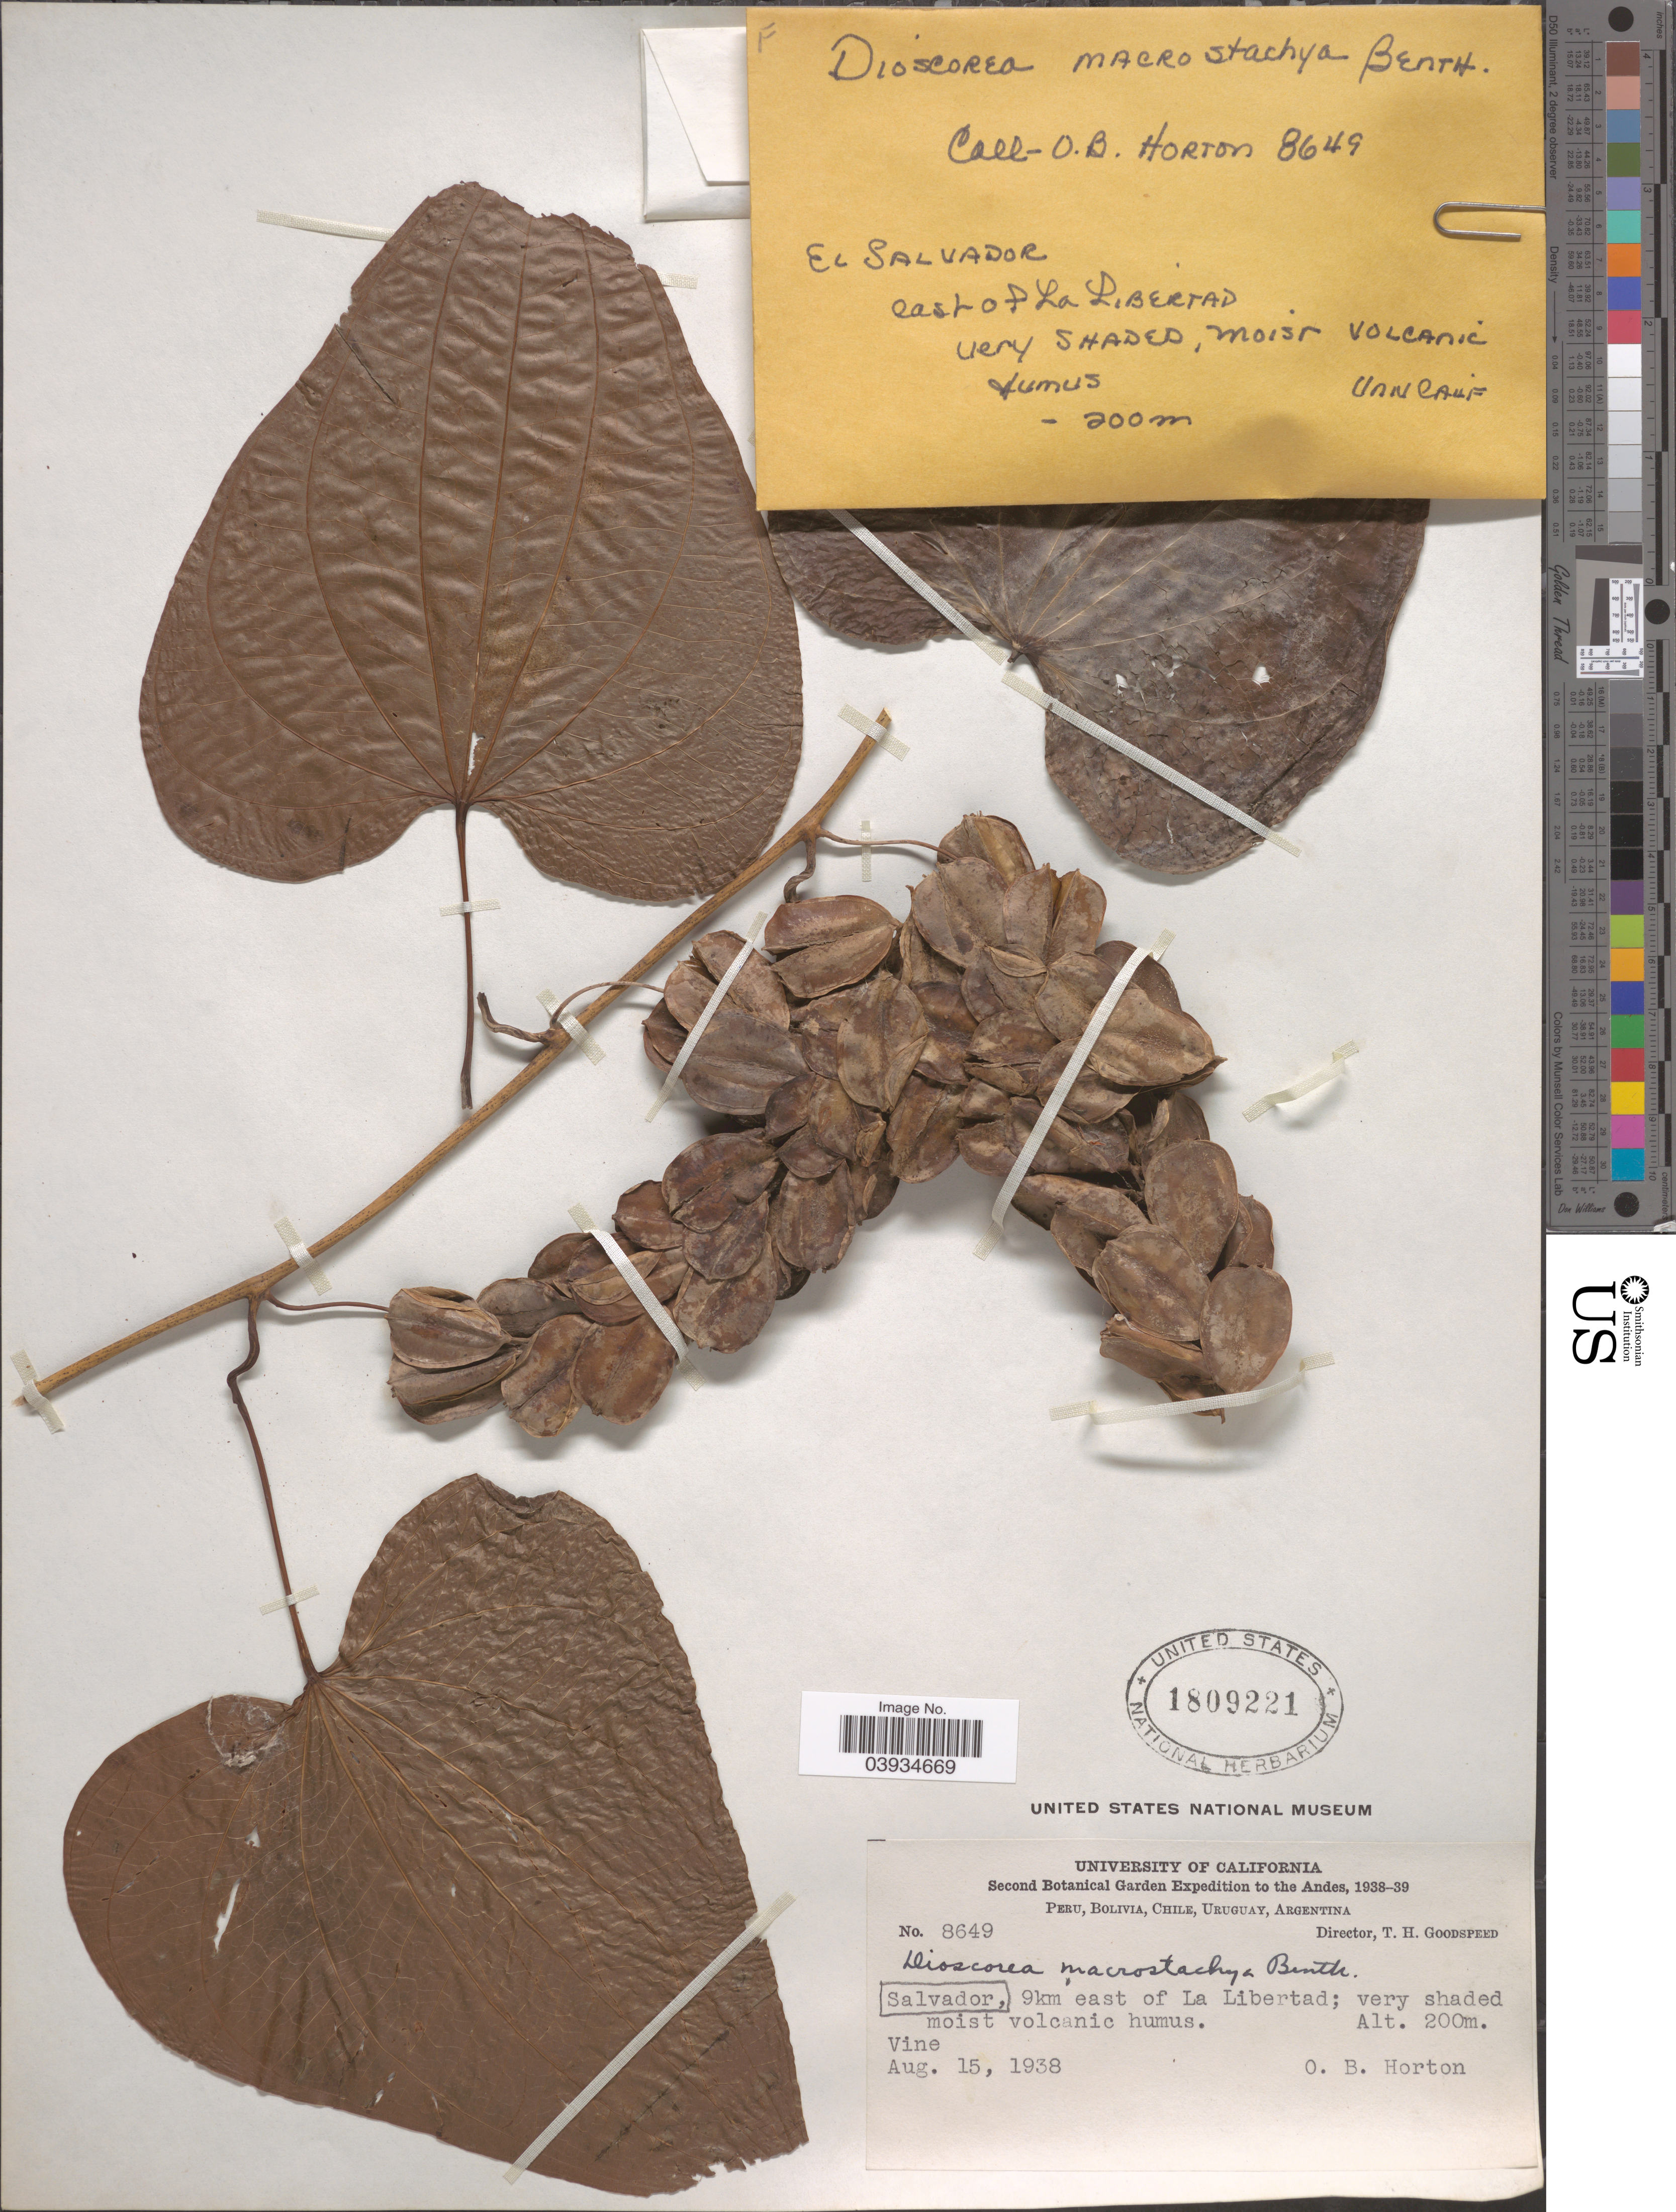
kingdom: Plantae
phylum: Tracheophyta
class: Liliopsida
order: Dioscoreales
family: Dioscoreaceae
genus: Dioscorea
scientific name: Dioscorea mexicana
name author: Scheidw.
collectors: O. B. Horton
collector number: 8649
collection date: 1938-08-15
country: El Salvador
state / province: San Salvador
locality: The Andes. 9 km east of La Libertad.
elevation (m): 200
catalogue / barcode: US 1809221